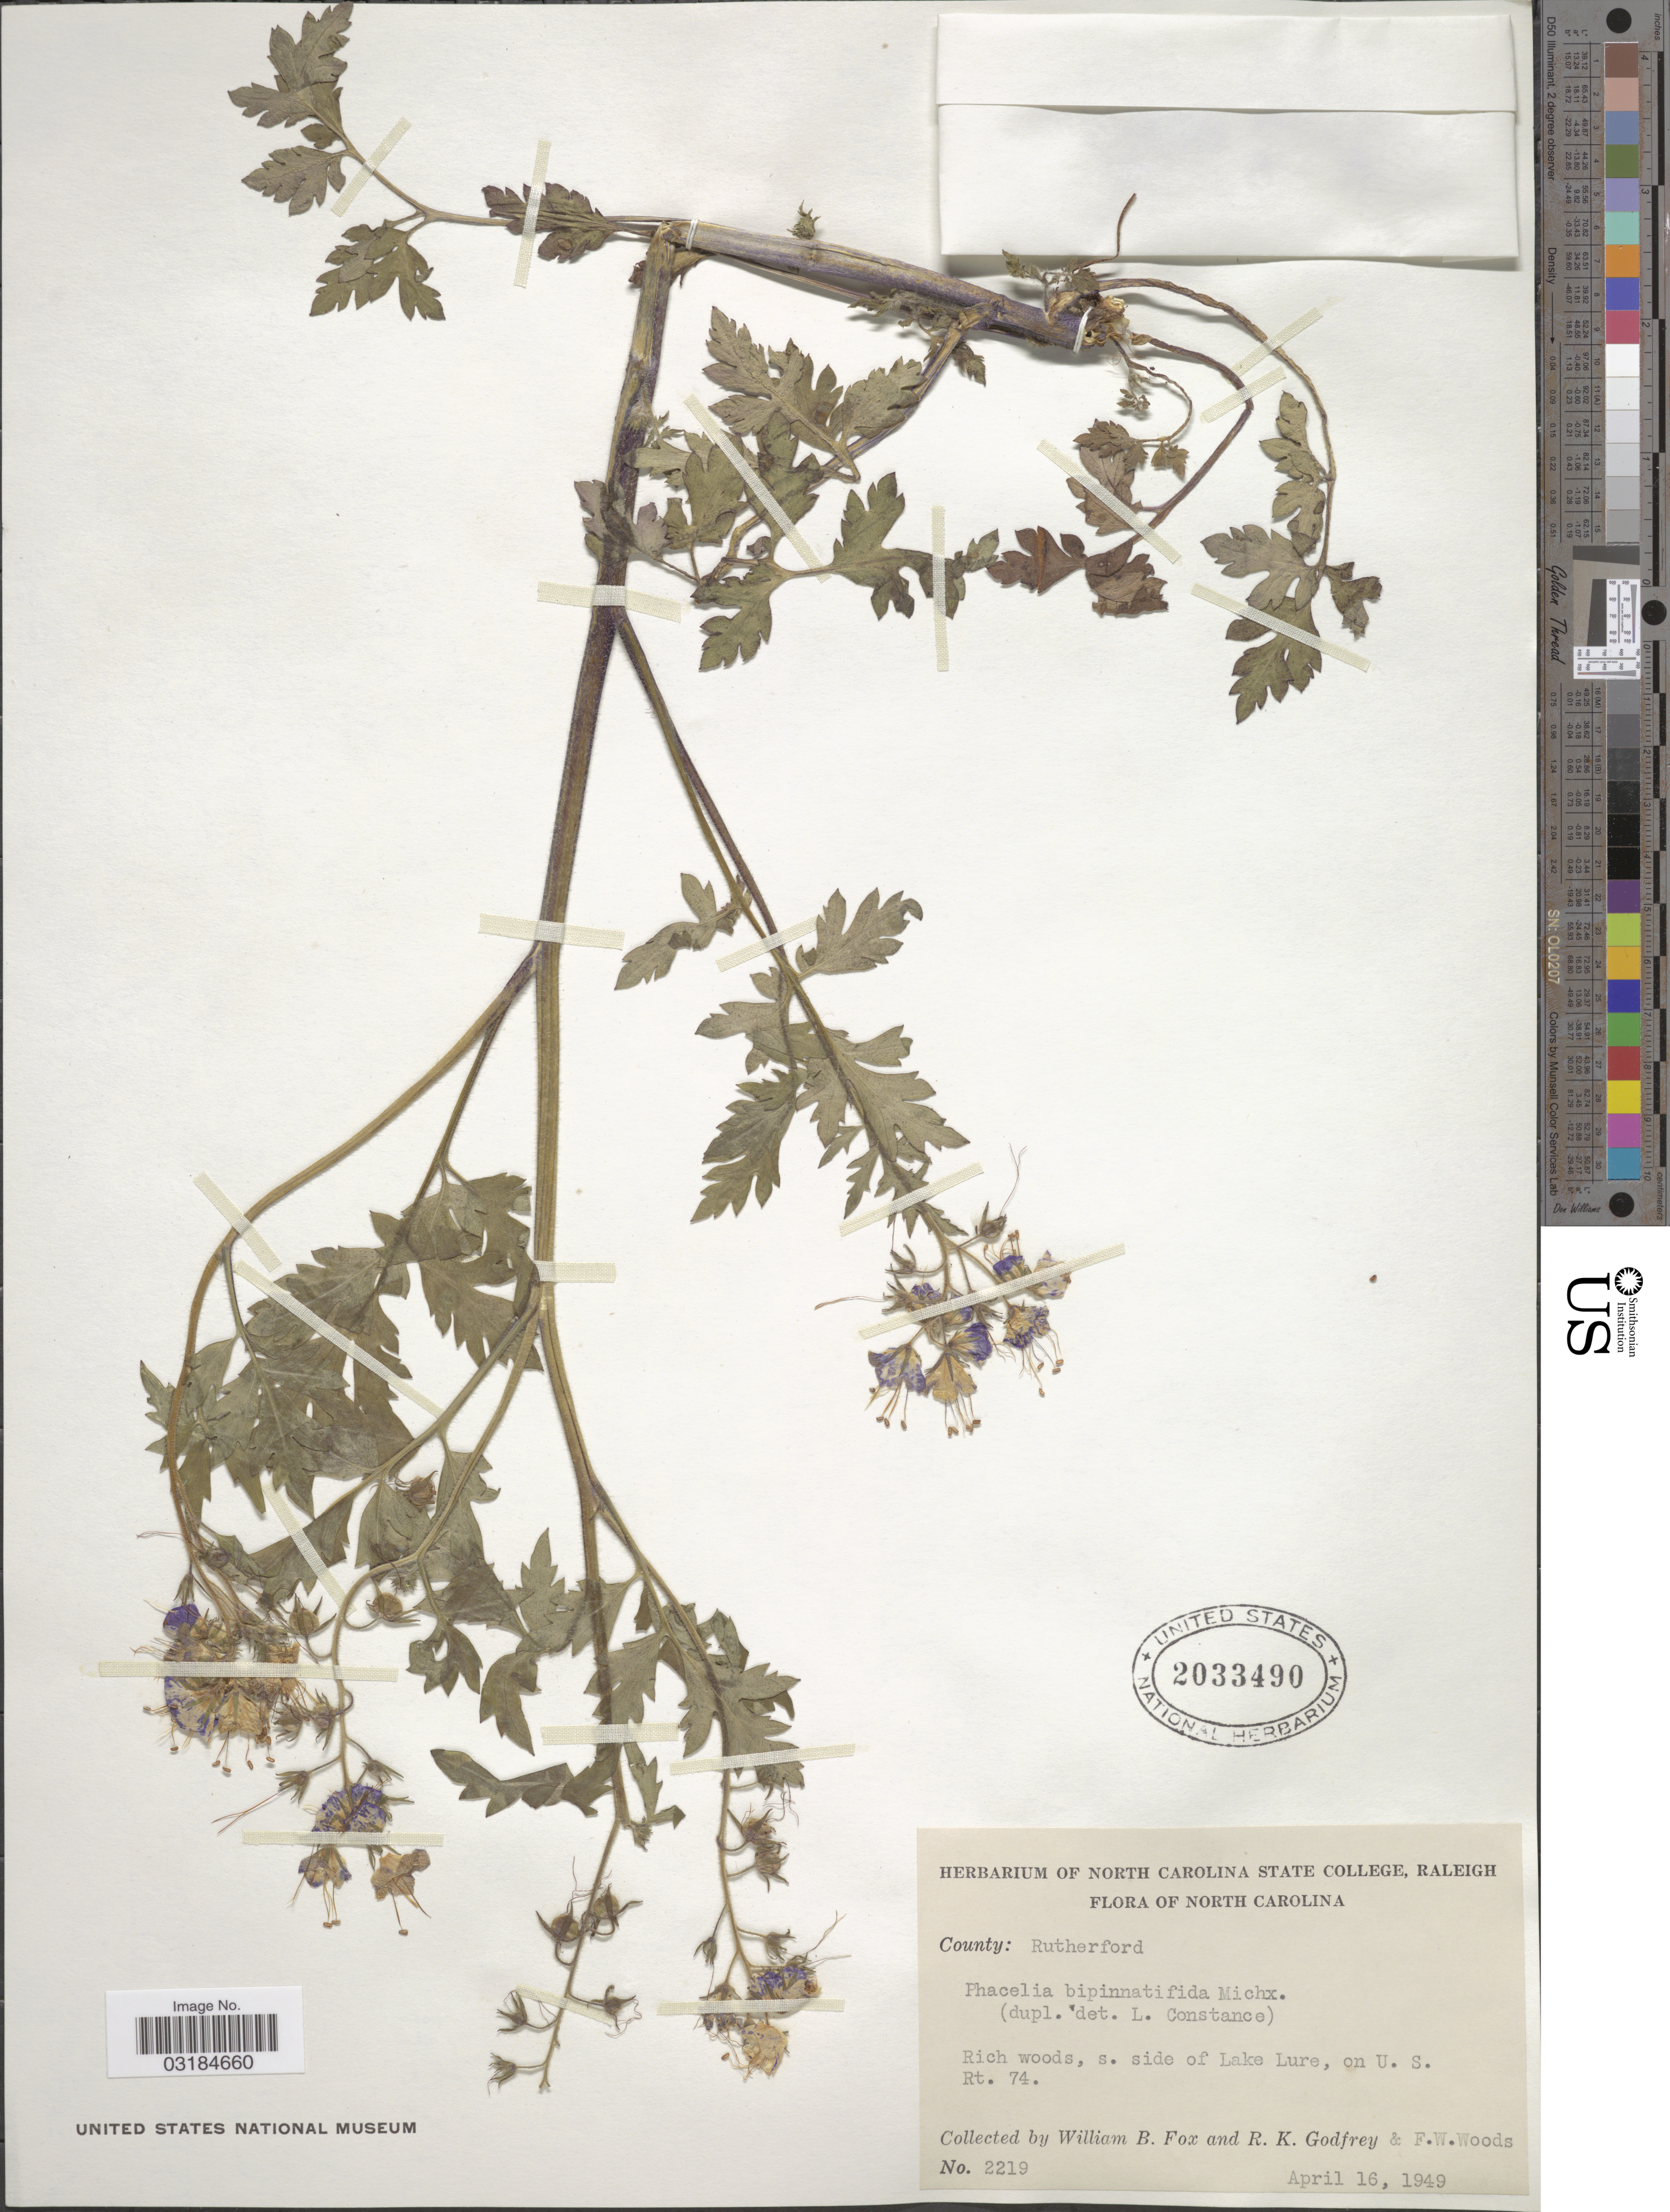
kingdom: Plantae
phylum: Tracheophyta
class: Magnoliopsida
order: Boraginales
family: Hydrophyllaceae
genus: Phacelia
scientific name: Phacelia bipinnatifida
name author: (Atwood) Michx.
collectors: W. B. Fox, R. K. Godfrey & F. W. Woods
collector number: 2219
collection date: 1949-04-16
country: United States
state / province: North Carolina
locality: County: Rutherford. Rich woods, s. side of Lake Lure, on U.S. Rt. 74.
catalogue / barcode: US 2033490